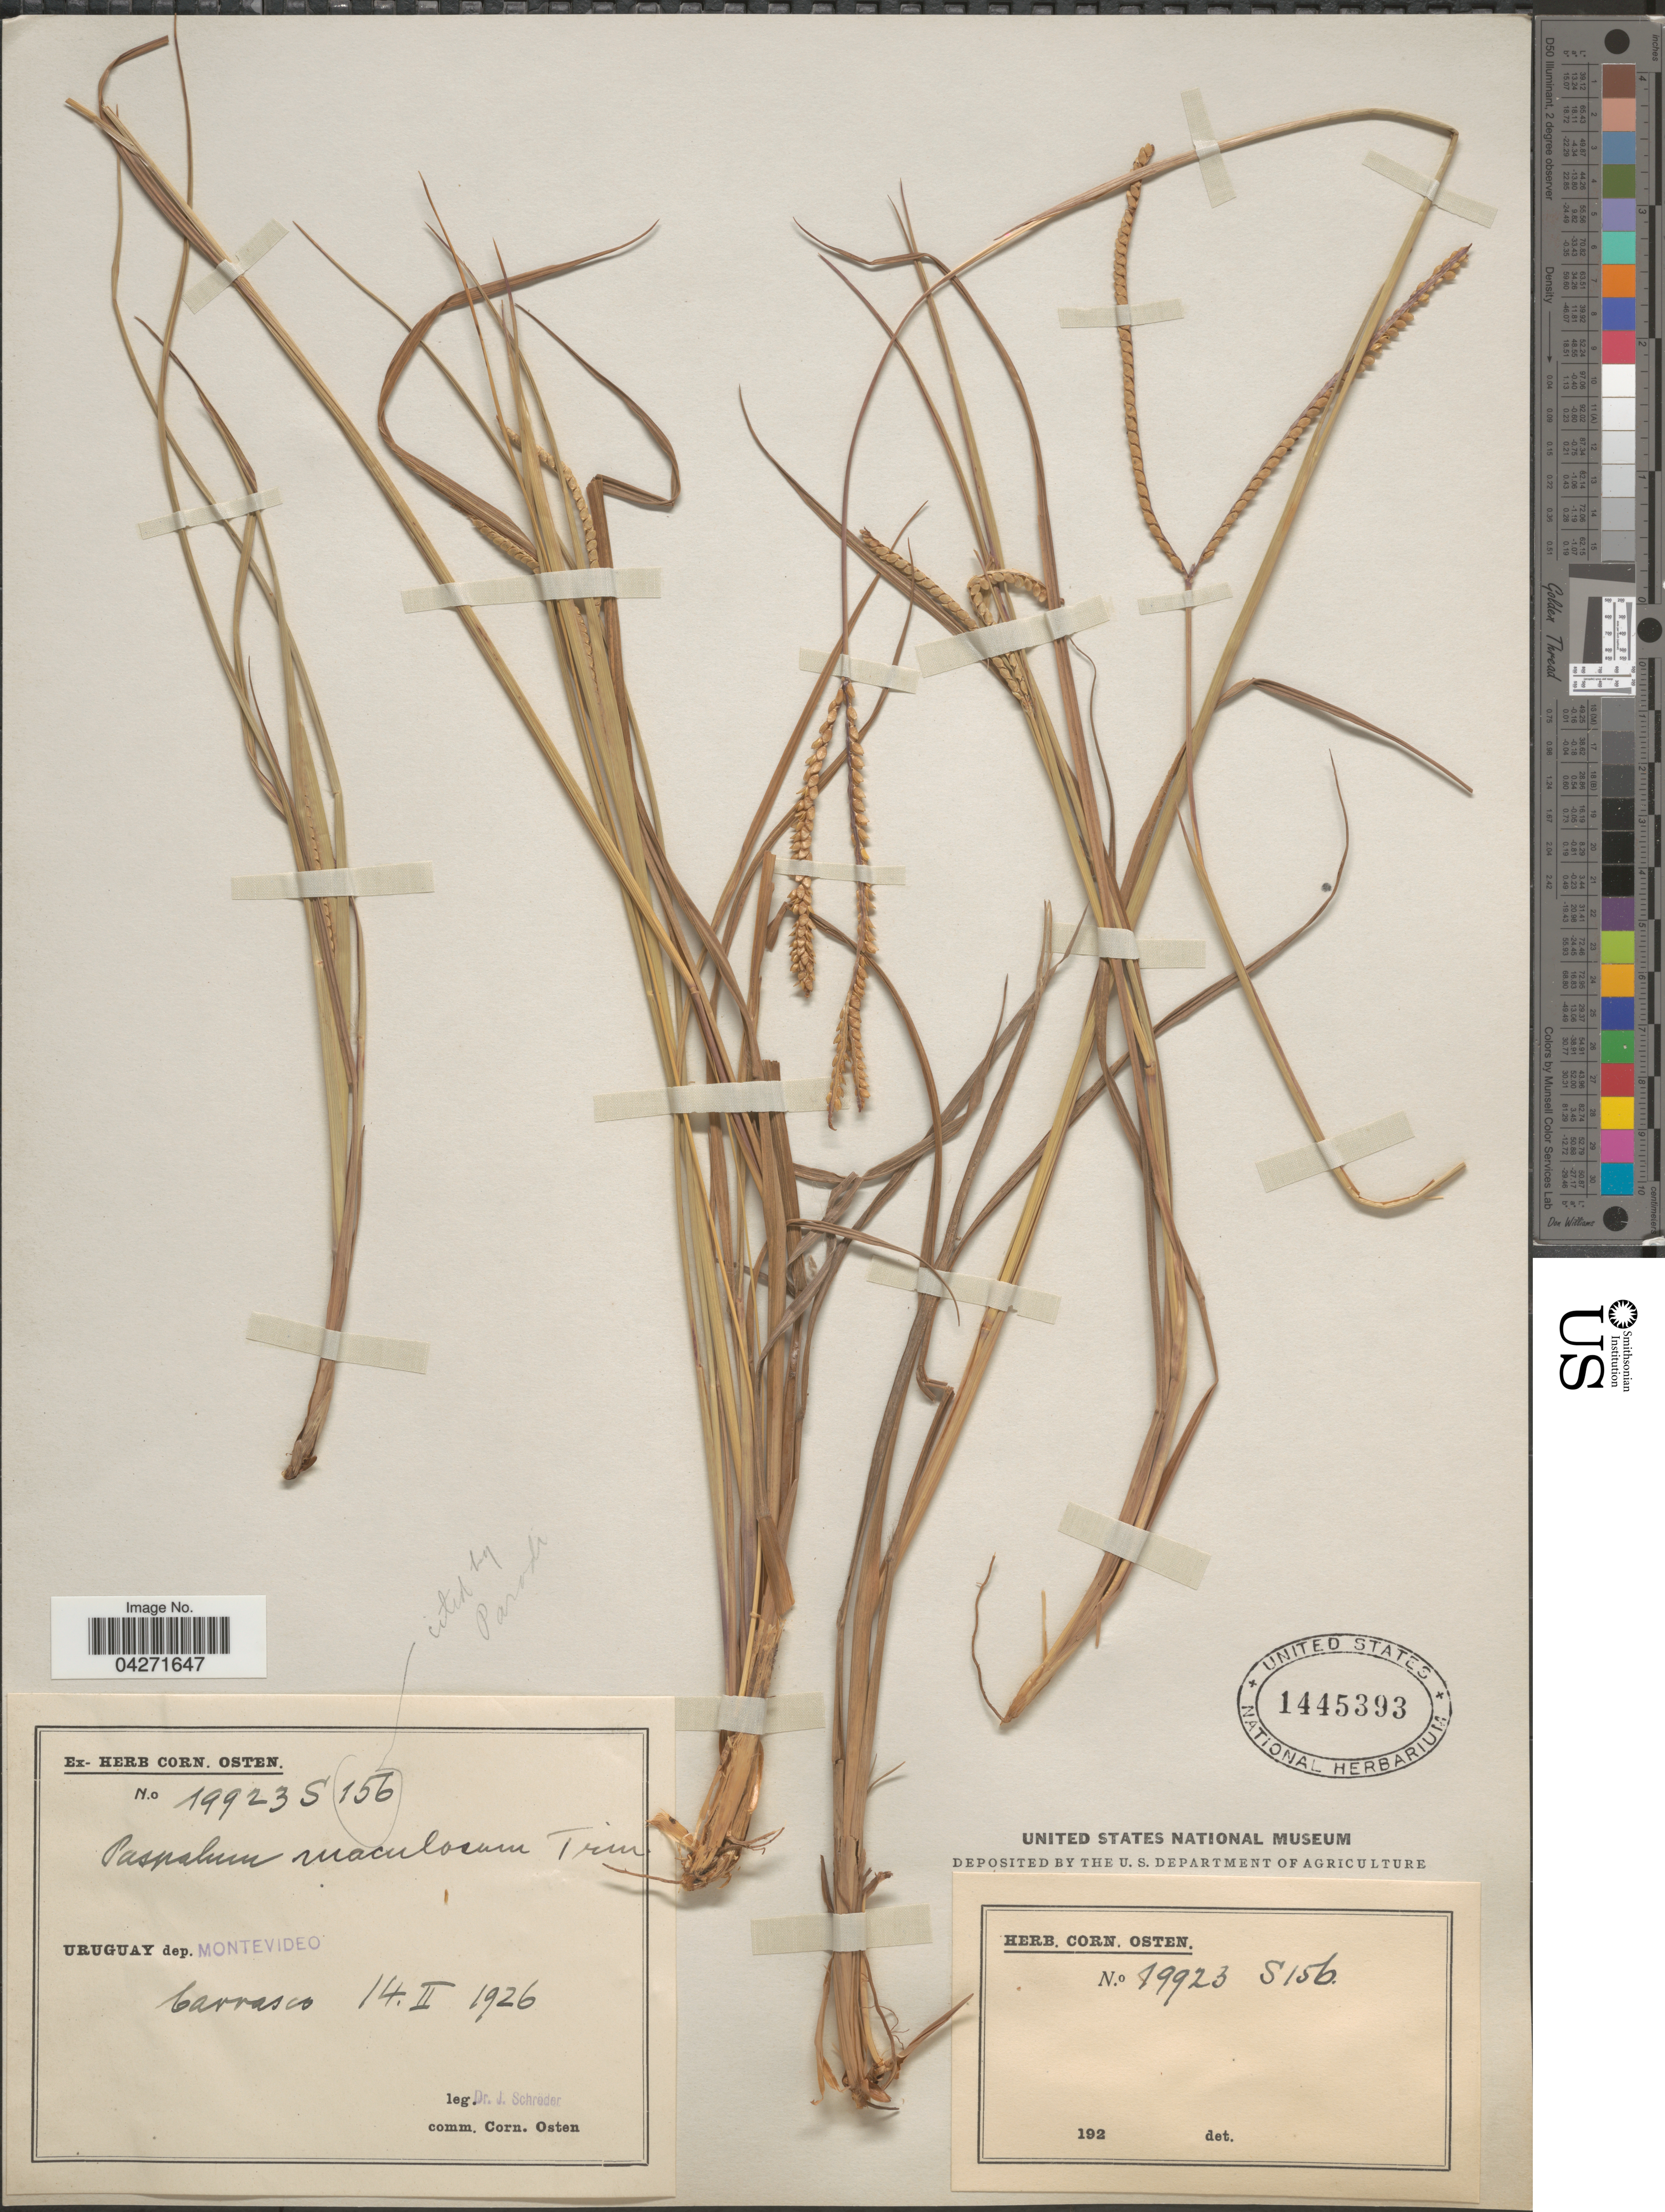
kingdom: Plantae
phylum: Tracheophyta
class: Liliopsida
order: Poales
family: Poaceae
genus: Paspalum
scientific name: Paspalum maculosum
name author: Trin.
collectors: J. Schröder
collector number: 19923 S 156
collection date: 1926-02-14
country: Uruguay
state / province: Montevideo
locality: Dep. Montevideo. Carrasco.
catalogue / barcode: US 1445393